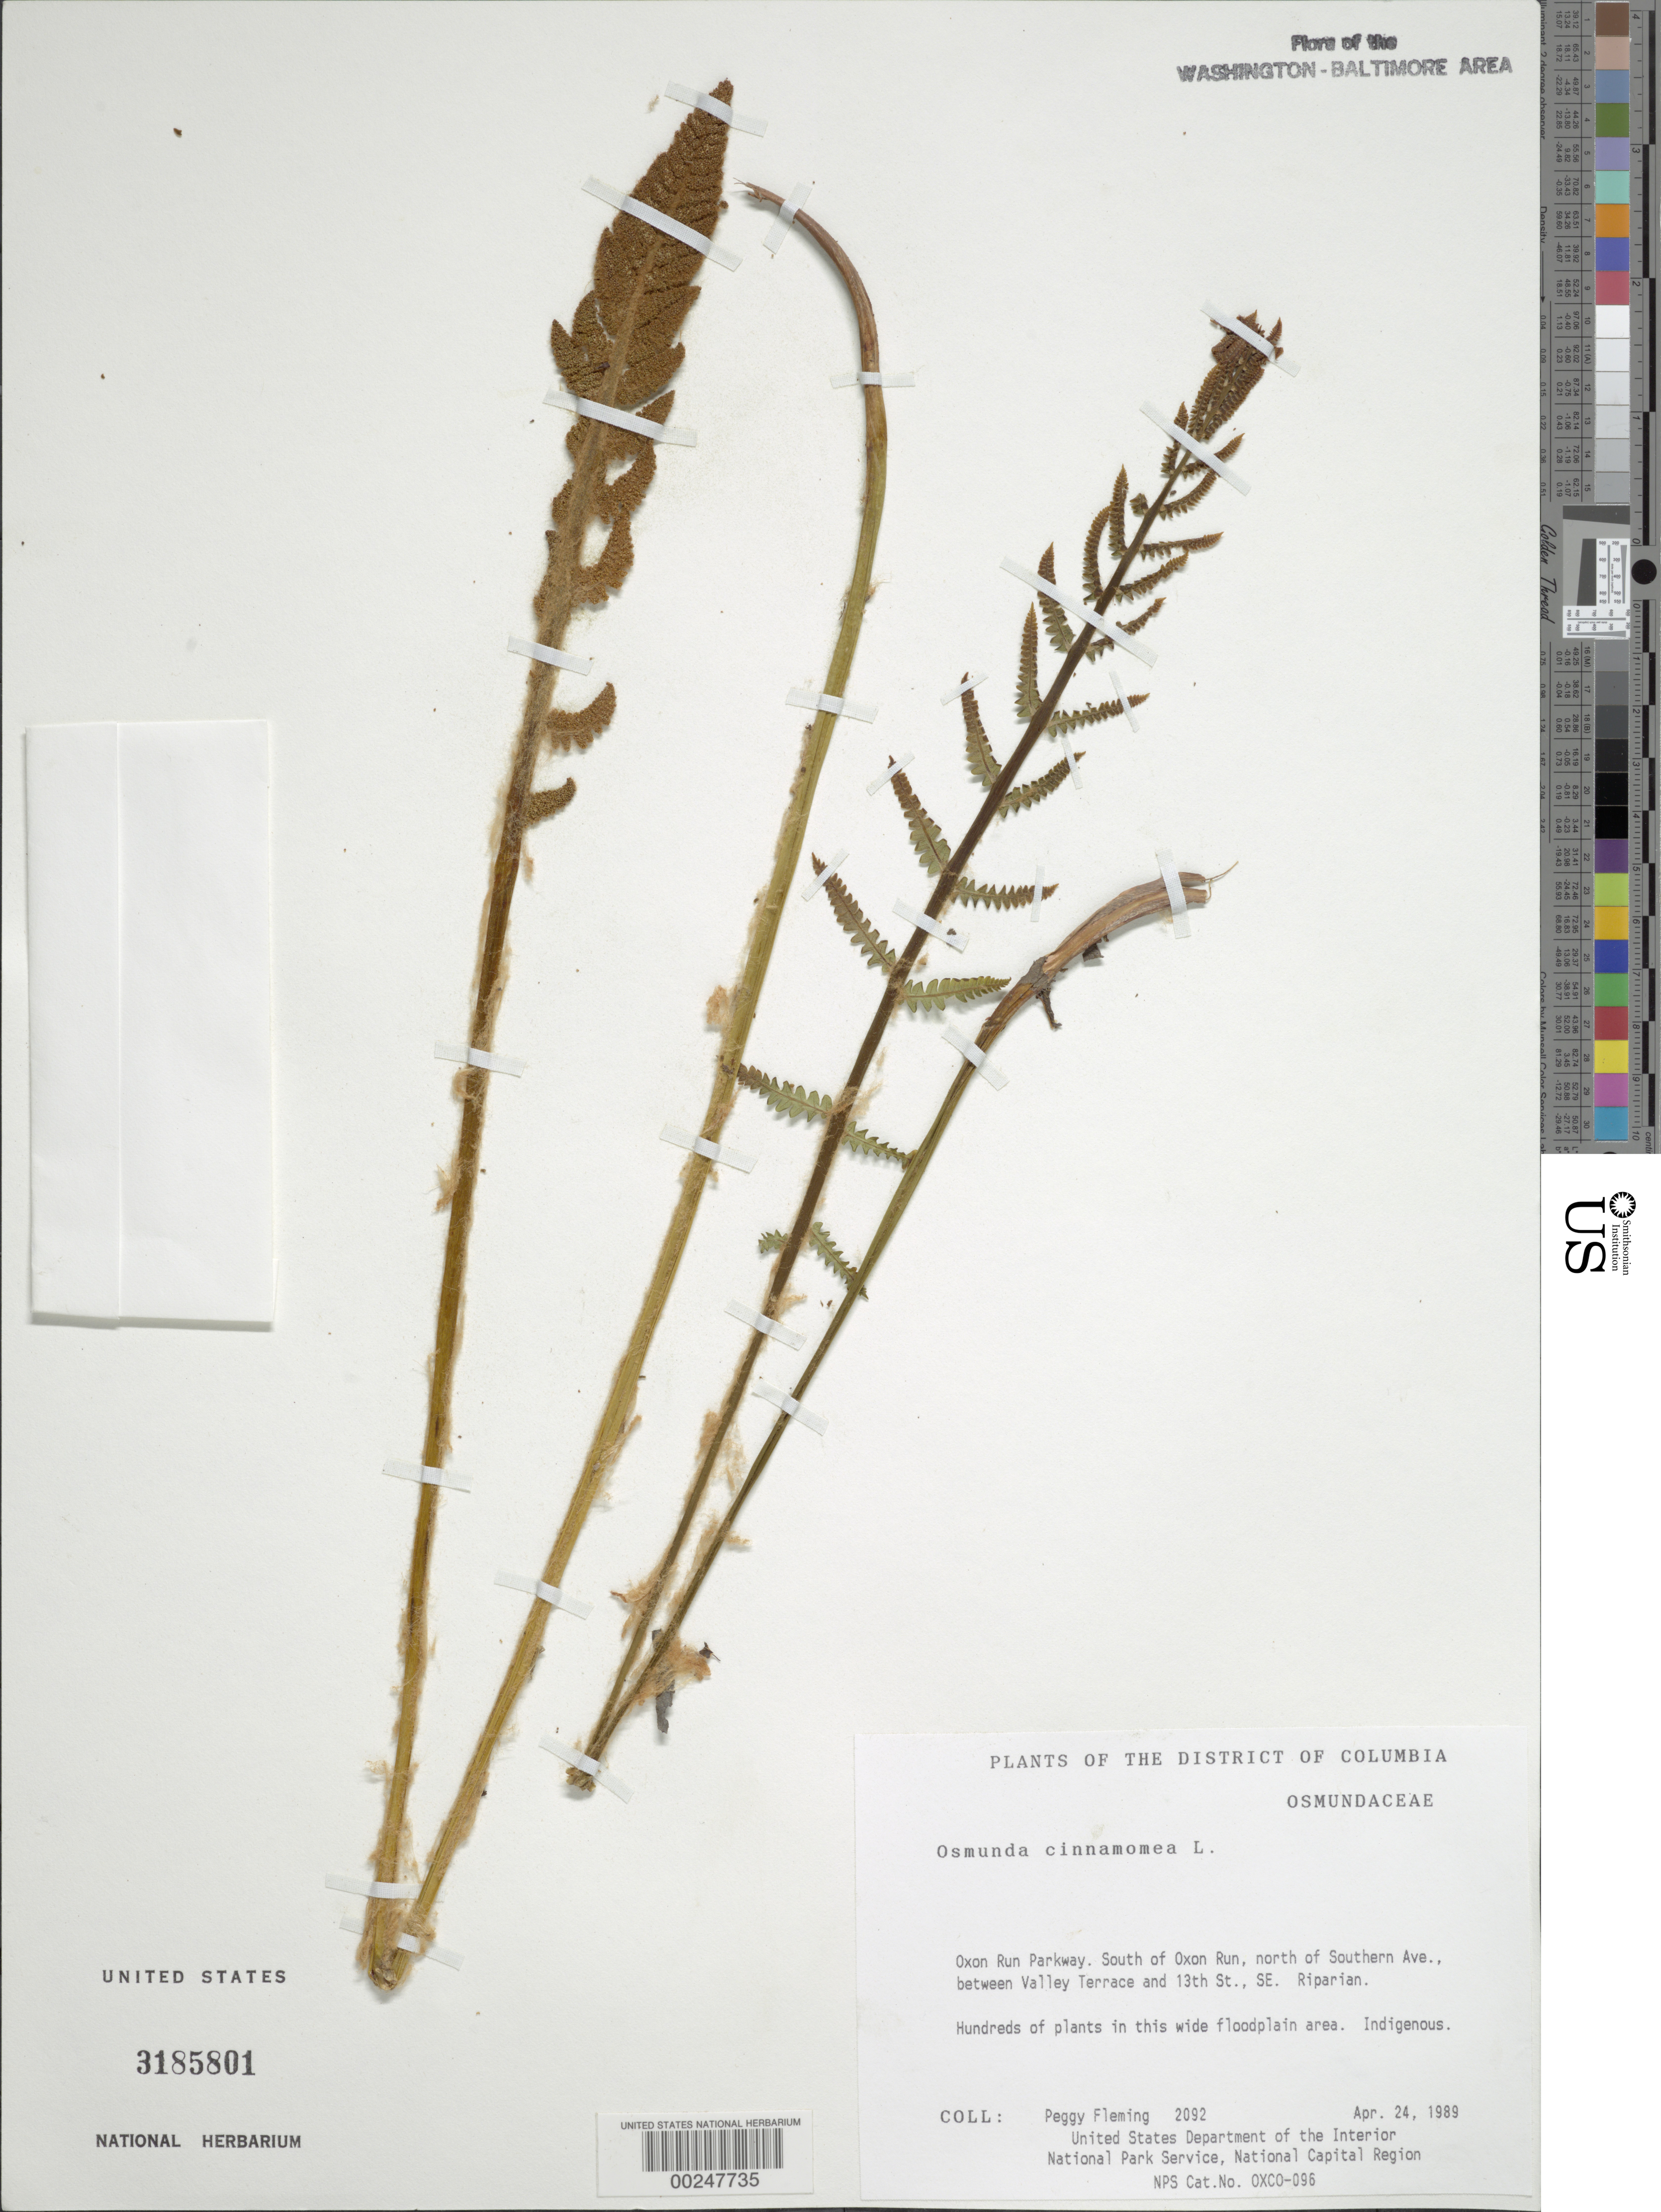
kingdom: Plantae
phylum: Tracheophyta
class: Polypodiopsida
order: Osmundales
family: Osmundaceae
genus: Osmundastrum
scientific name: Osmundastrum cinnamomeum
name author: (L.) C. Presl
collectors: P. Fleming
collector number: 2092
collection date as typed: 24 Apr 1989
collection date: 1989-04-24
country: United States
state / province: District of Columbia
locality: Oxon Run Parkway, S of Oxon Run, N Of Southern Ave., between Valley Terrace and 13th St., SE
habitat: In wide floodplain area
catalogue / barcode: US 3185801